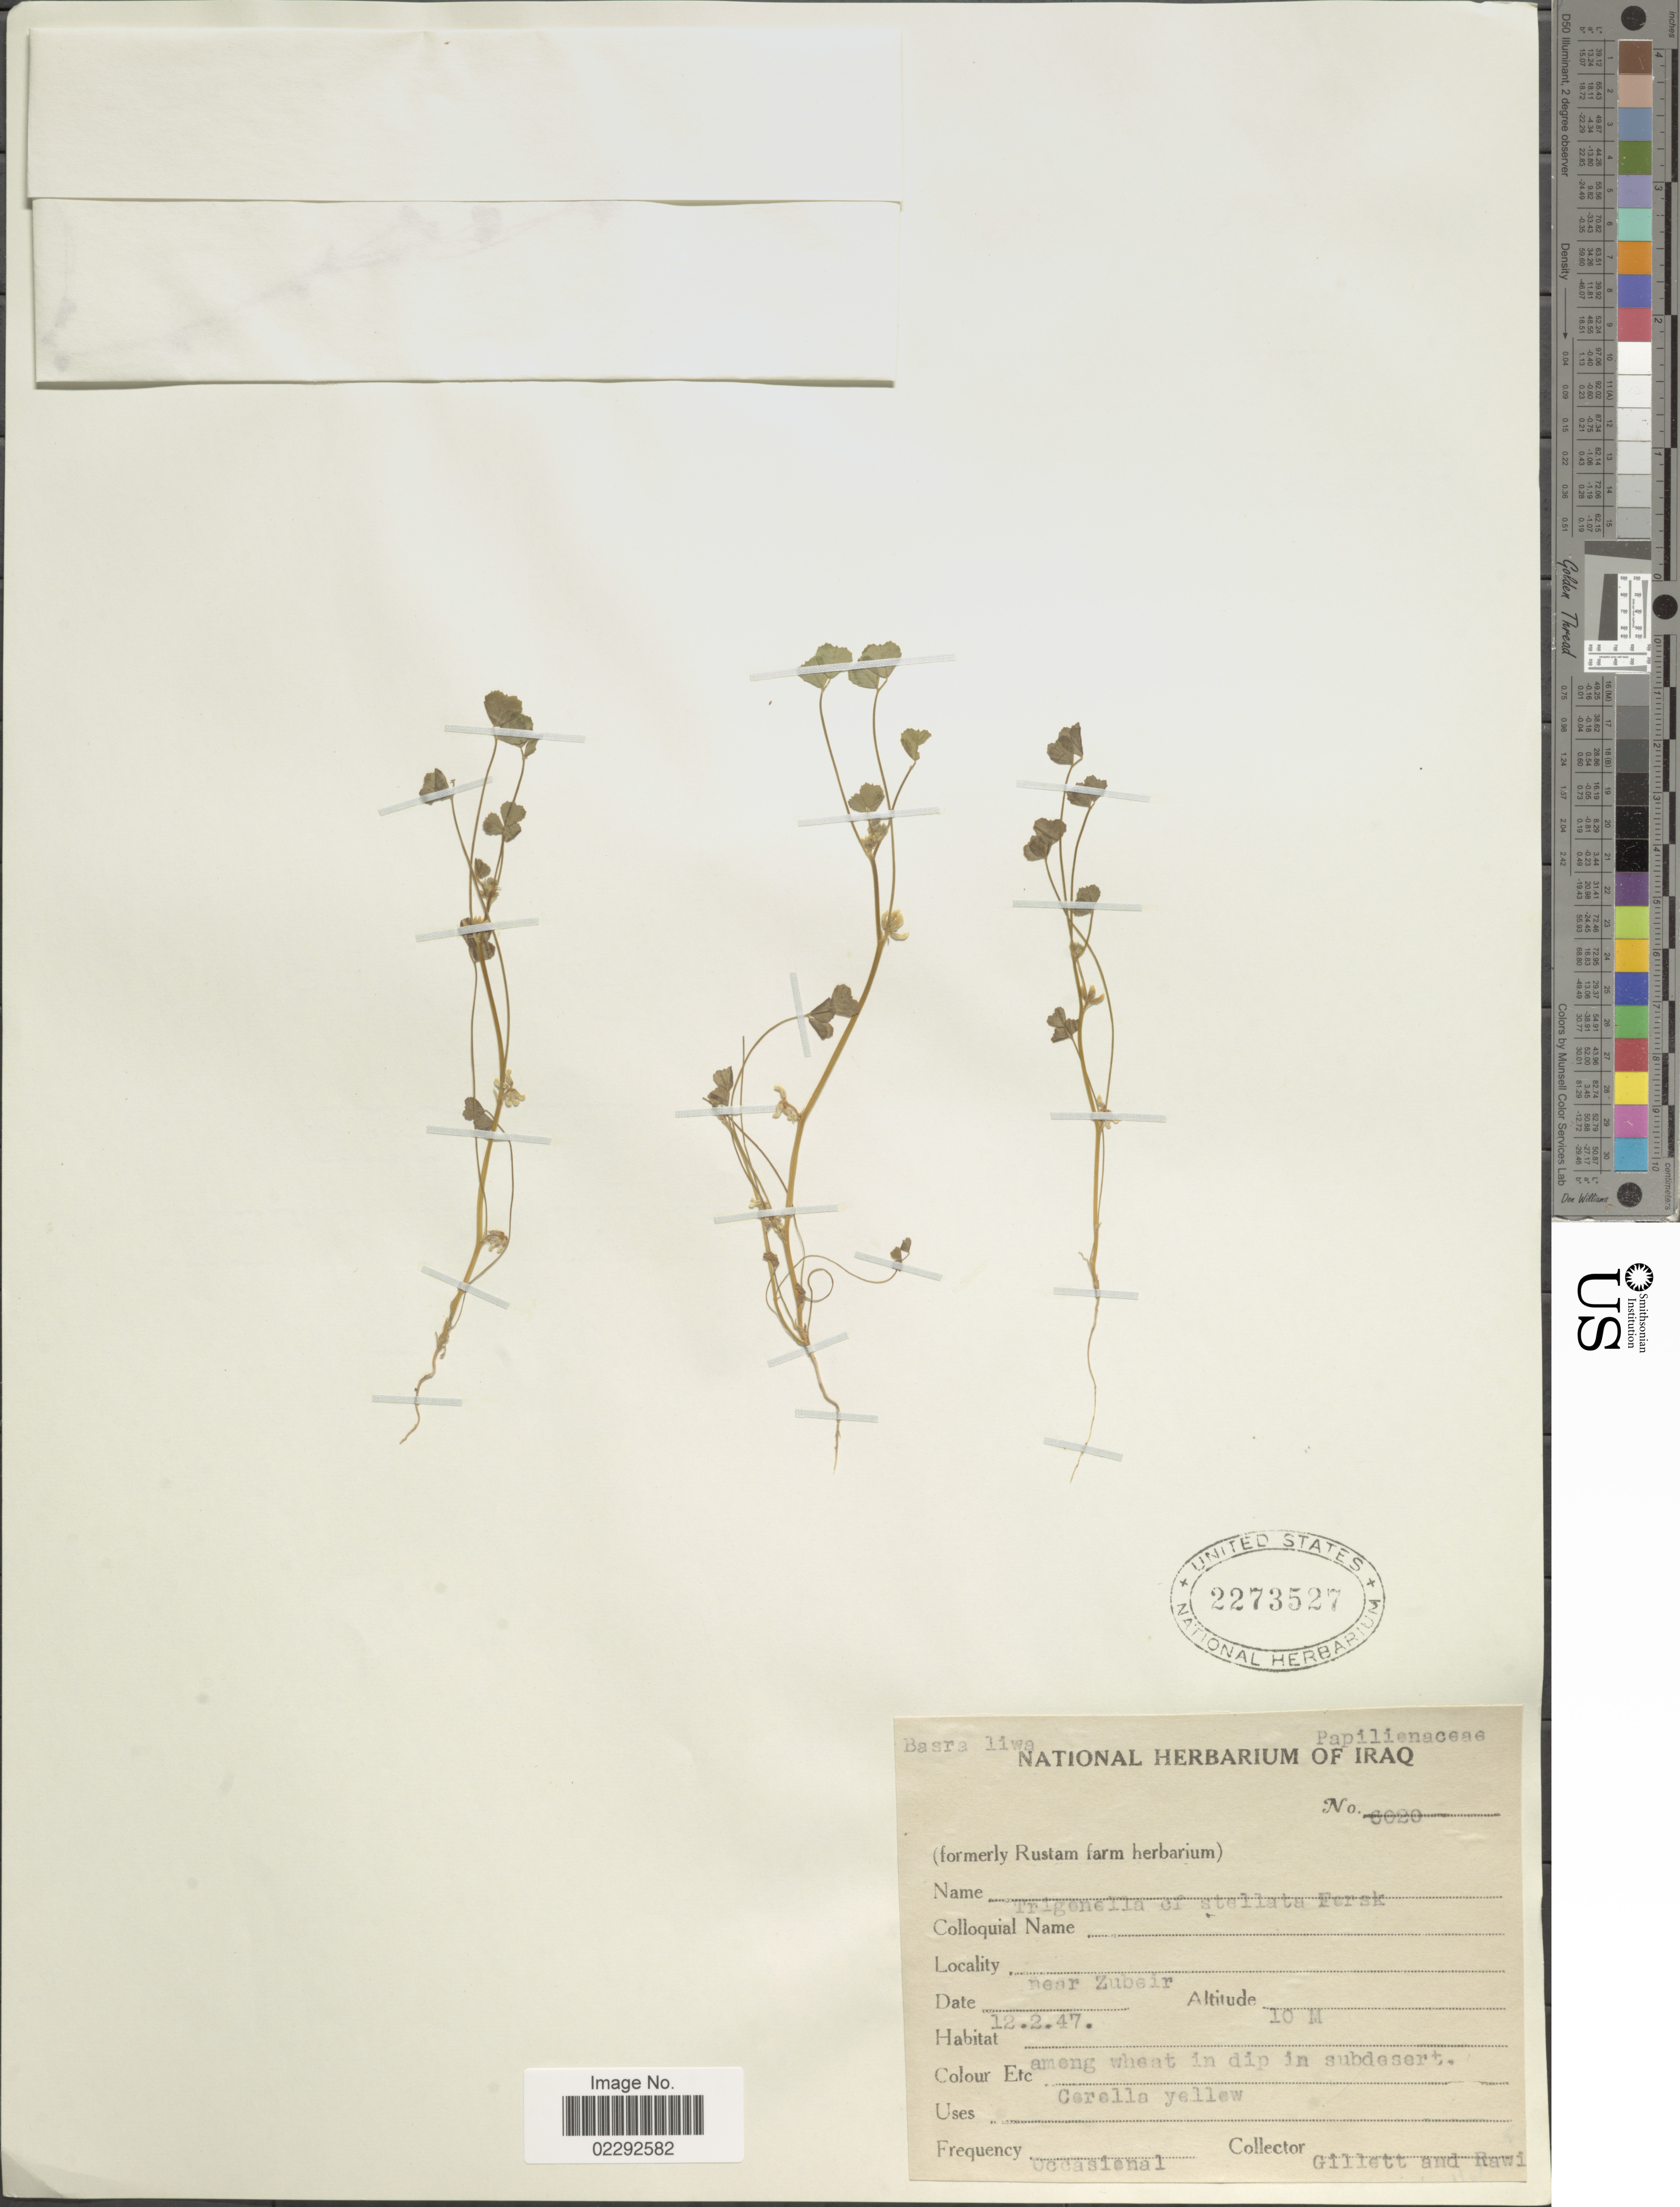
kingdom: Plantae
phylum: Tracheophyta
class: Magnoliopsida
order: Fabales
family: Fabaceae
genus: Trigonella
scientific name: Trigonella stellata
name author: Forssk.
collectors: Gillett, -- & -. Rawi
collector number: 6020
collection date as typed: Transcribed d/m/y: 12/2/47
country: Iraq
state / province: Al Basrah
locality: Basra liwa. Near Zubeir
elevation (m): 10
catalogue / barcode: US 2273527